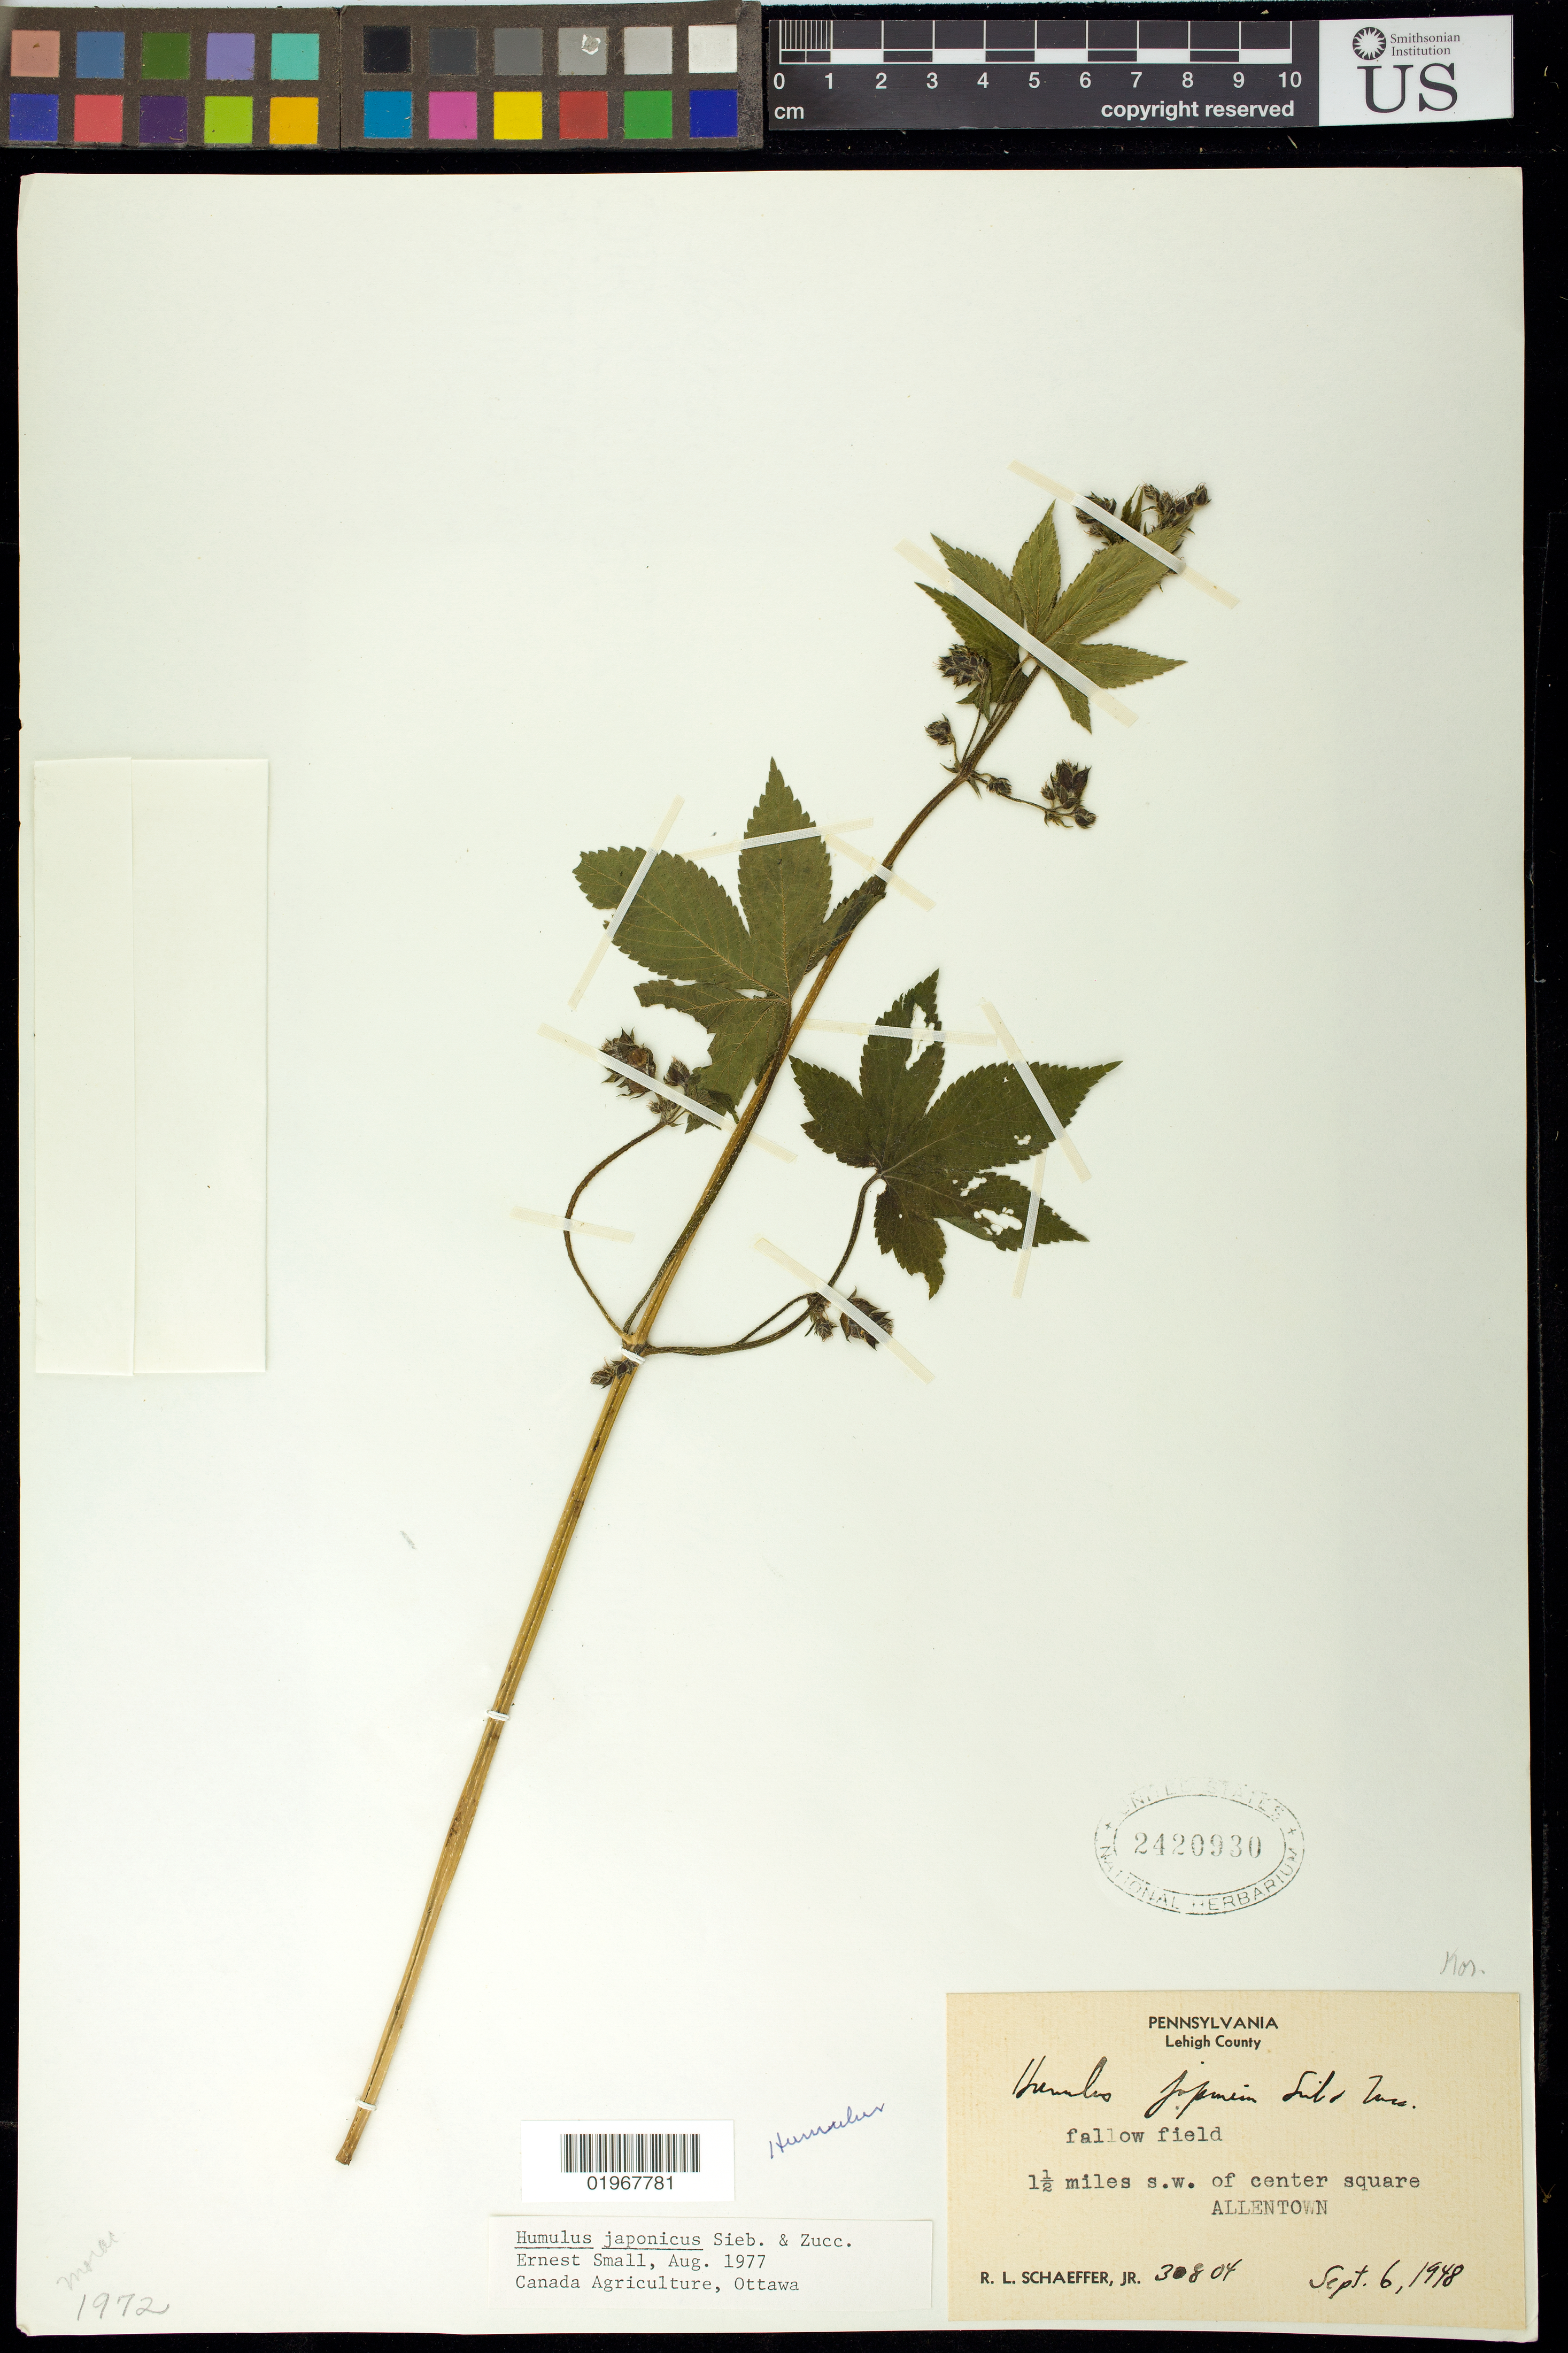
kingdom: Plantae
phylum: Tracheophyta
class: Magnoliopsida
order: Rosales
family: Cannabaceae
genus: Humulus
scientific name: Humulus japonicus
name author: Siebold & Zucc.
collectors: R. Schaeffer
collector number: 30804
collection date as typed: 06 Sep 1948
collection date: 1948-09-06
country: United States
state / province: Pennsylvania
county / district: Lehigh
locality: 1.5 mi sw of center square, allentown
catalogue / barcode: US 2420930